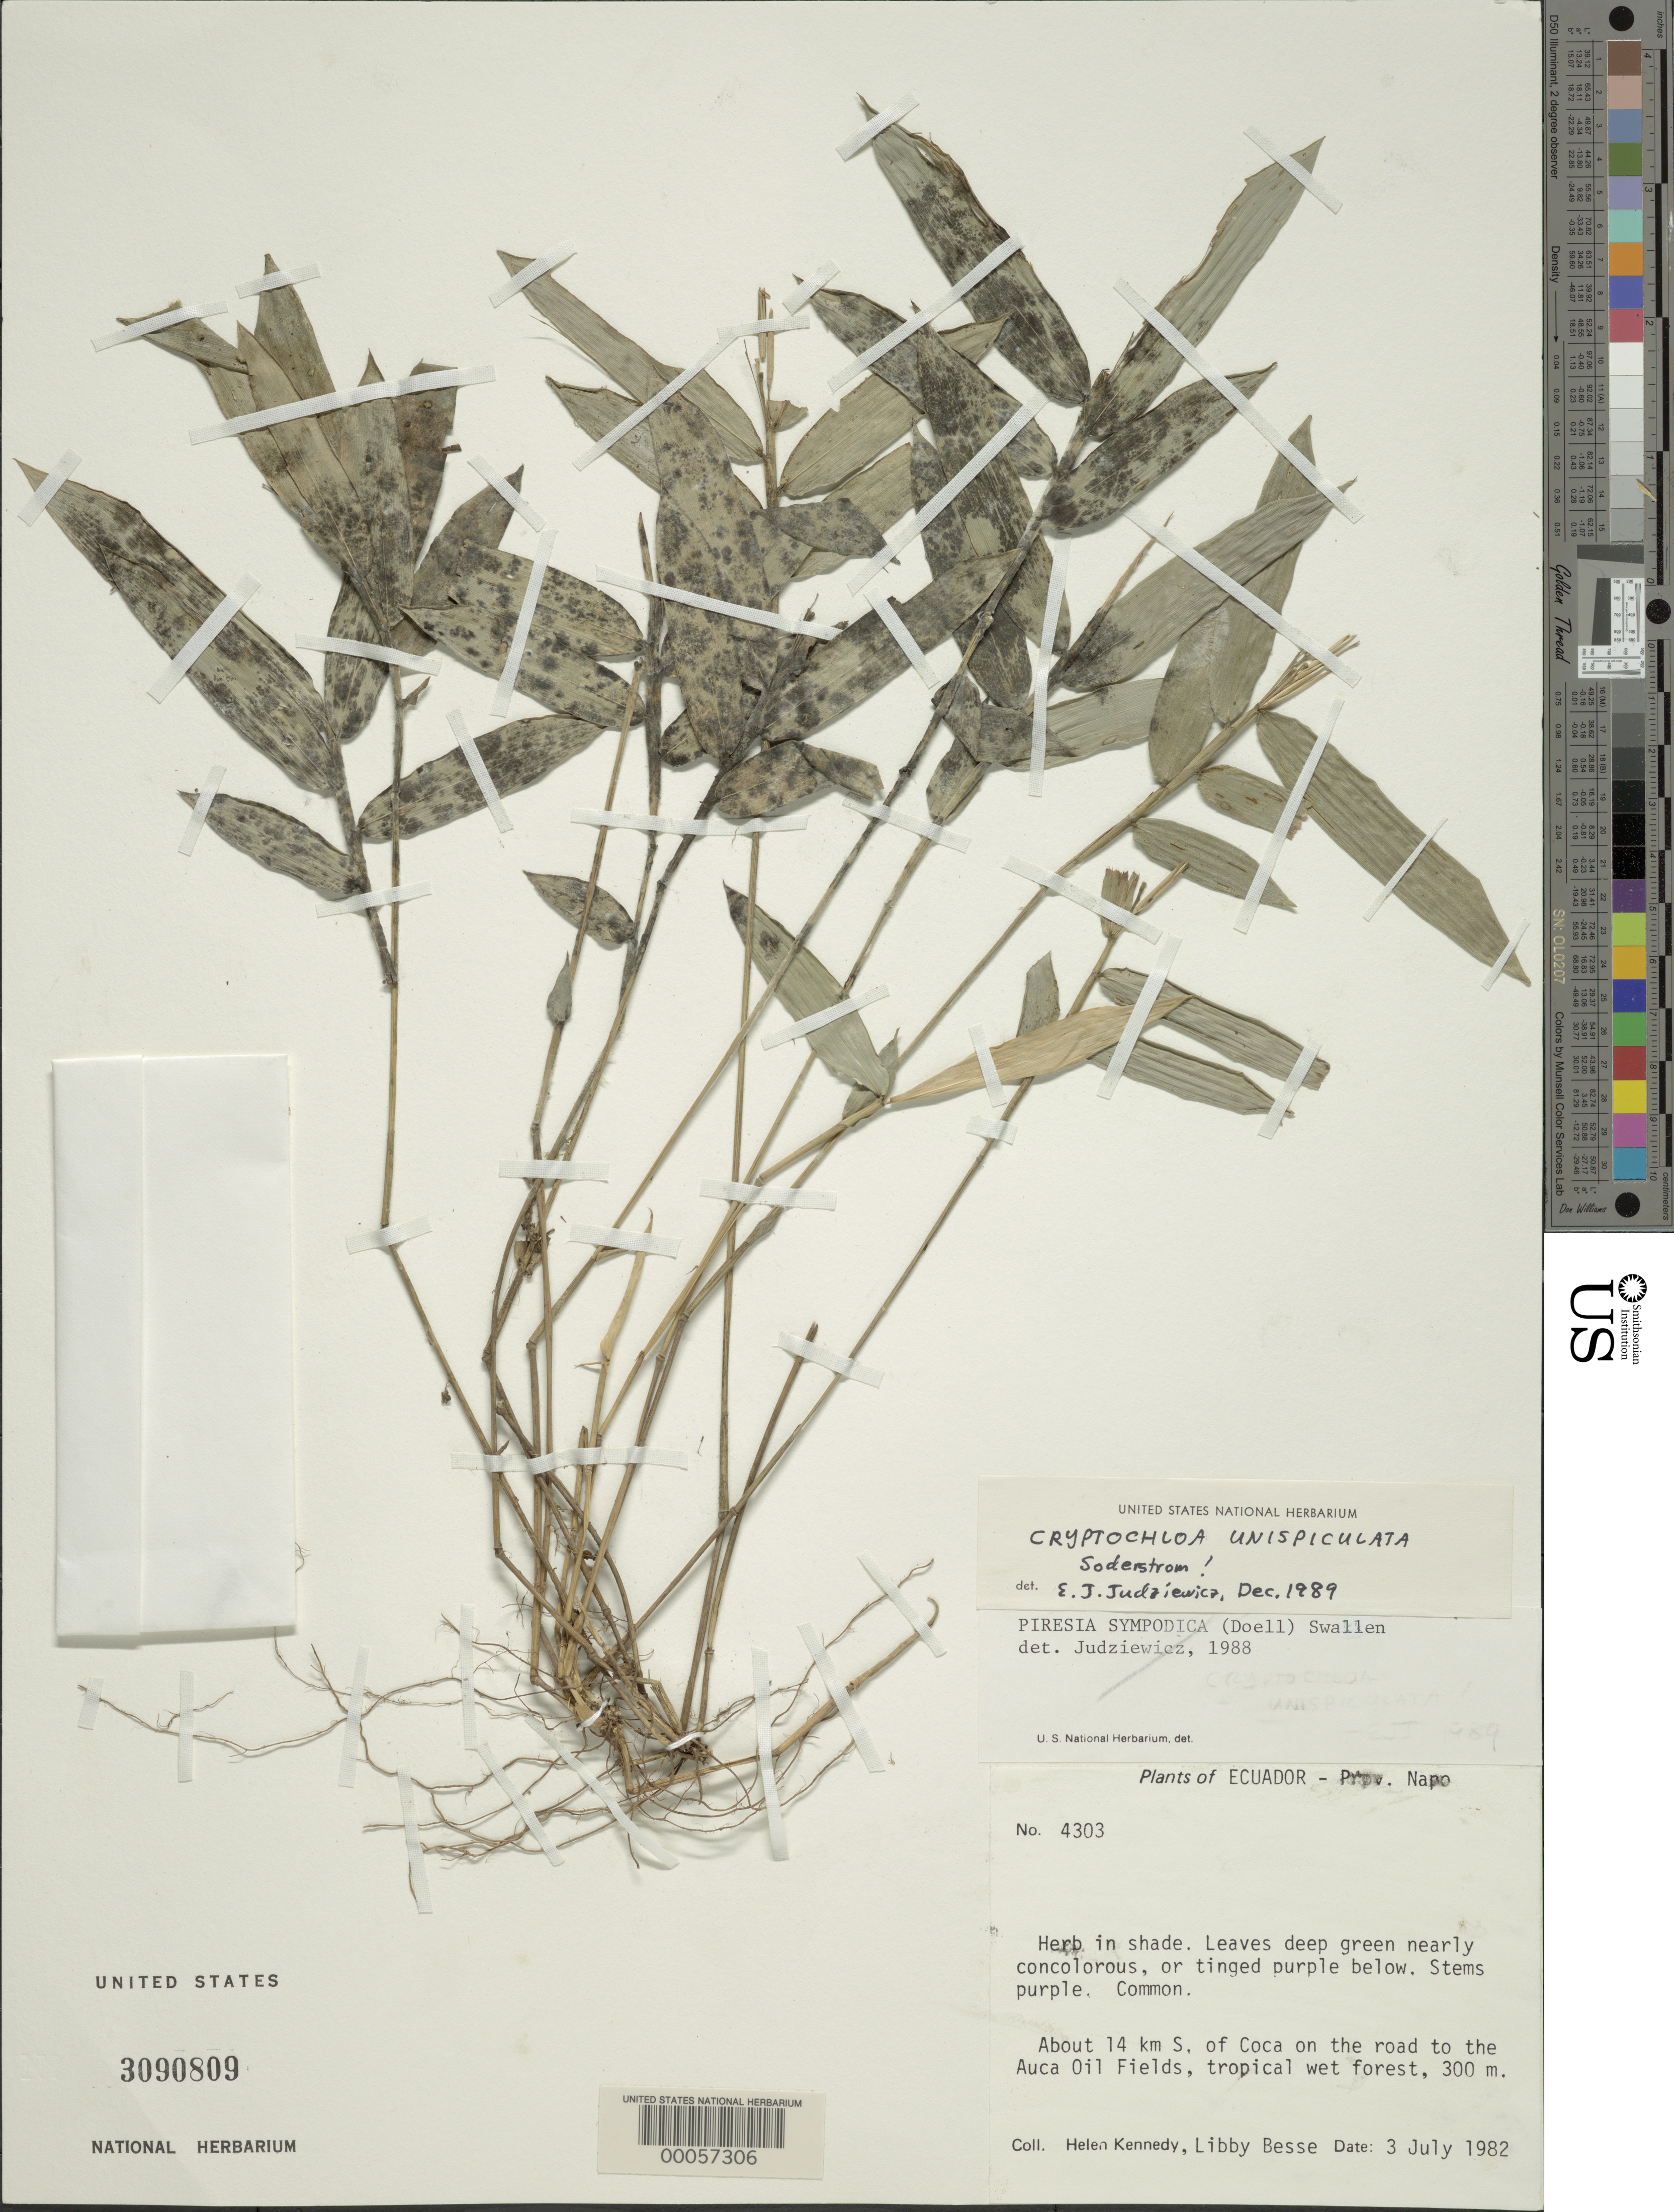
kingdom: Plantae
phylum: Tracheophyta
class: Liliopsida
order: Poales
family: Poaceae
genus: Cryptochloa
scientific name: Cryptochloa unispiculata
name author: Soderstr.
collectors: H. Kennedy & Libby Besse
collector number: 4303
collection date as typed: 03 Jul 1982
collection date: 1982-07-03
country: Ecuador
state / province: Napo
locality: Ca. 14 km S of coco on road to auca oil fields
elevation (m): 300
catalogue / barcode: US 3090809